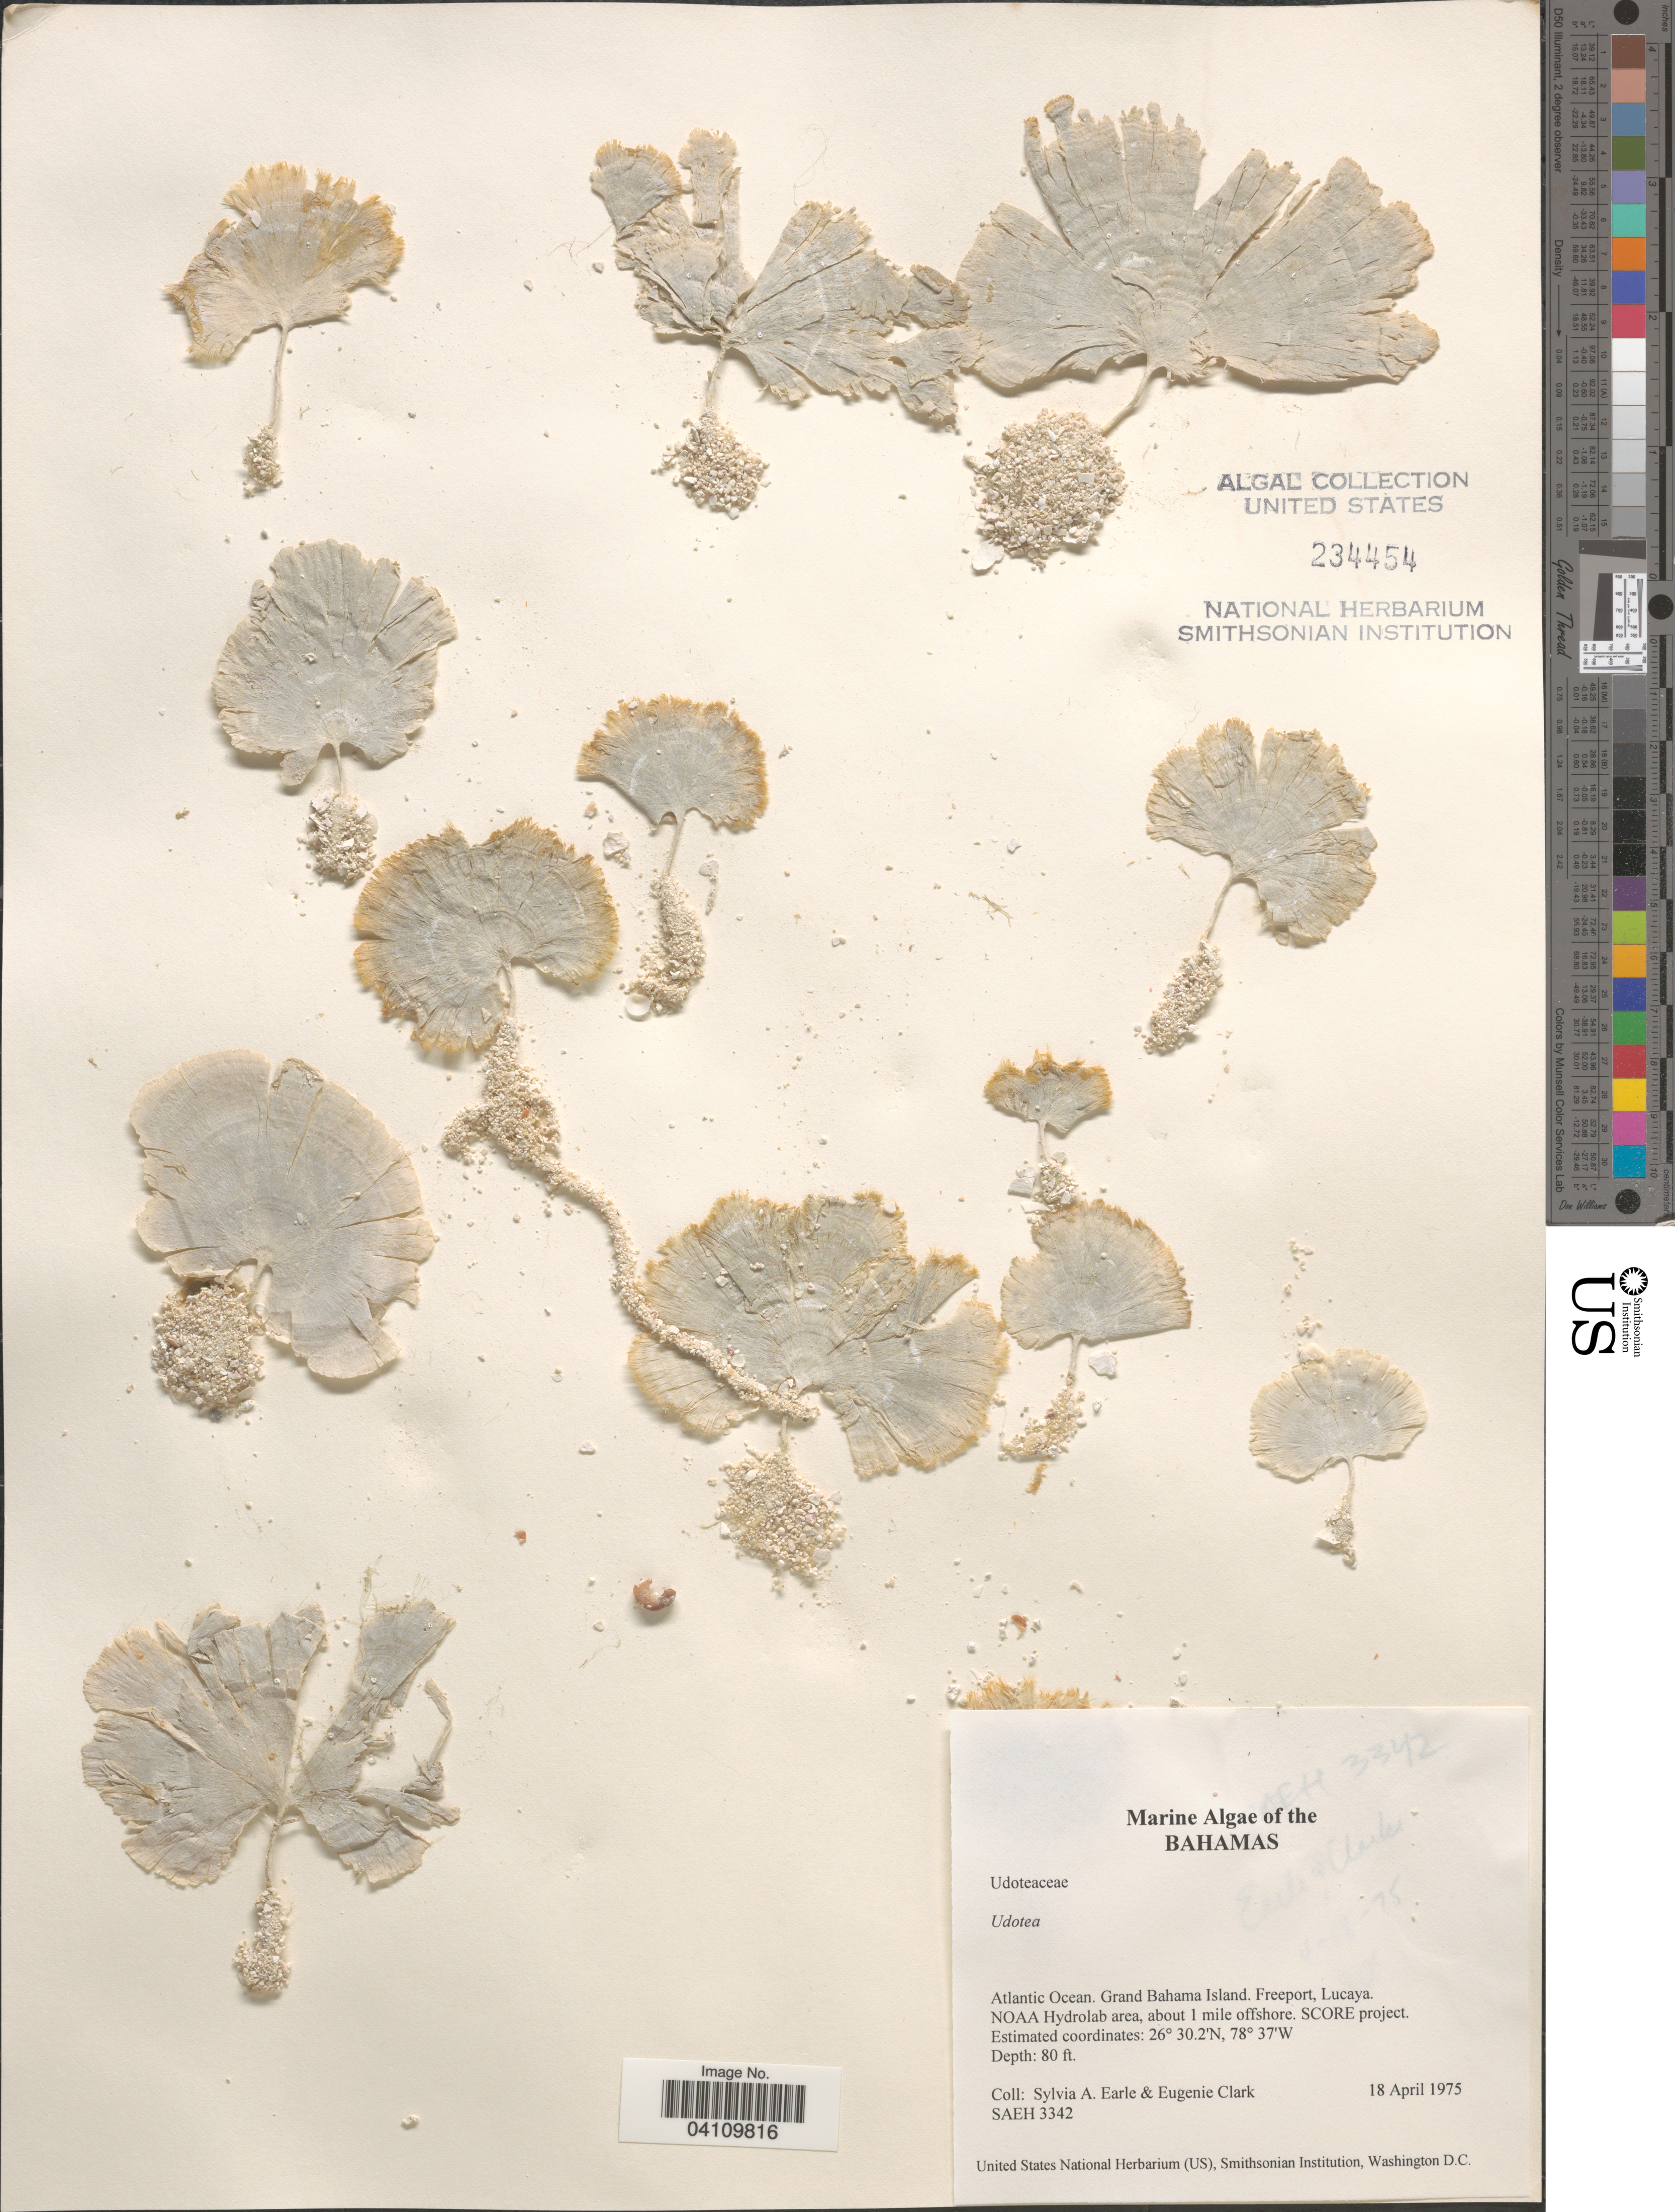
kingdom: Plantae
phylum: Chlorophyta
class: Ulvophyceae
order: Bryopsidales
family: Udoteaceae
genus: Udotea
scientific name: Udotea sp.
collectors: S. A. Earle & E. Clark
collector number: SAEH 3342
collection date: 1975-04-18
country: Bahamas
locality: Atlantic Ocean. Grand Bahama Island. Freeport, Lucaya. NOAA Hydrolab area, about 1 mile offshore. SCORE project.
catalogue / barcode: US 234454